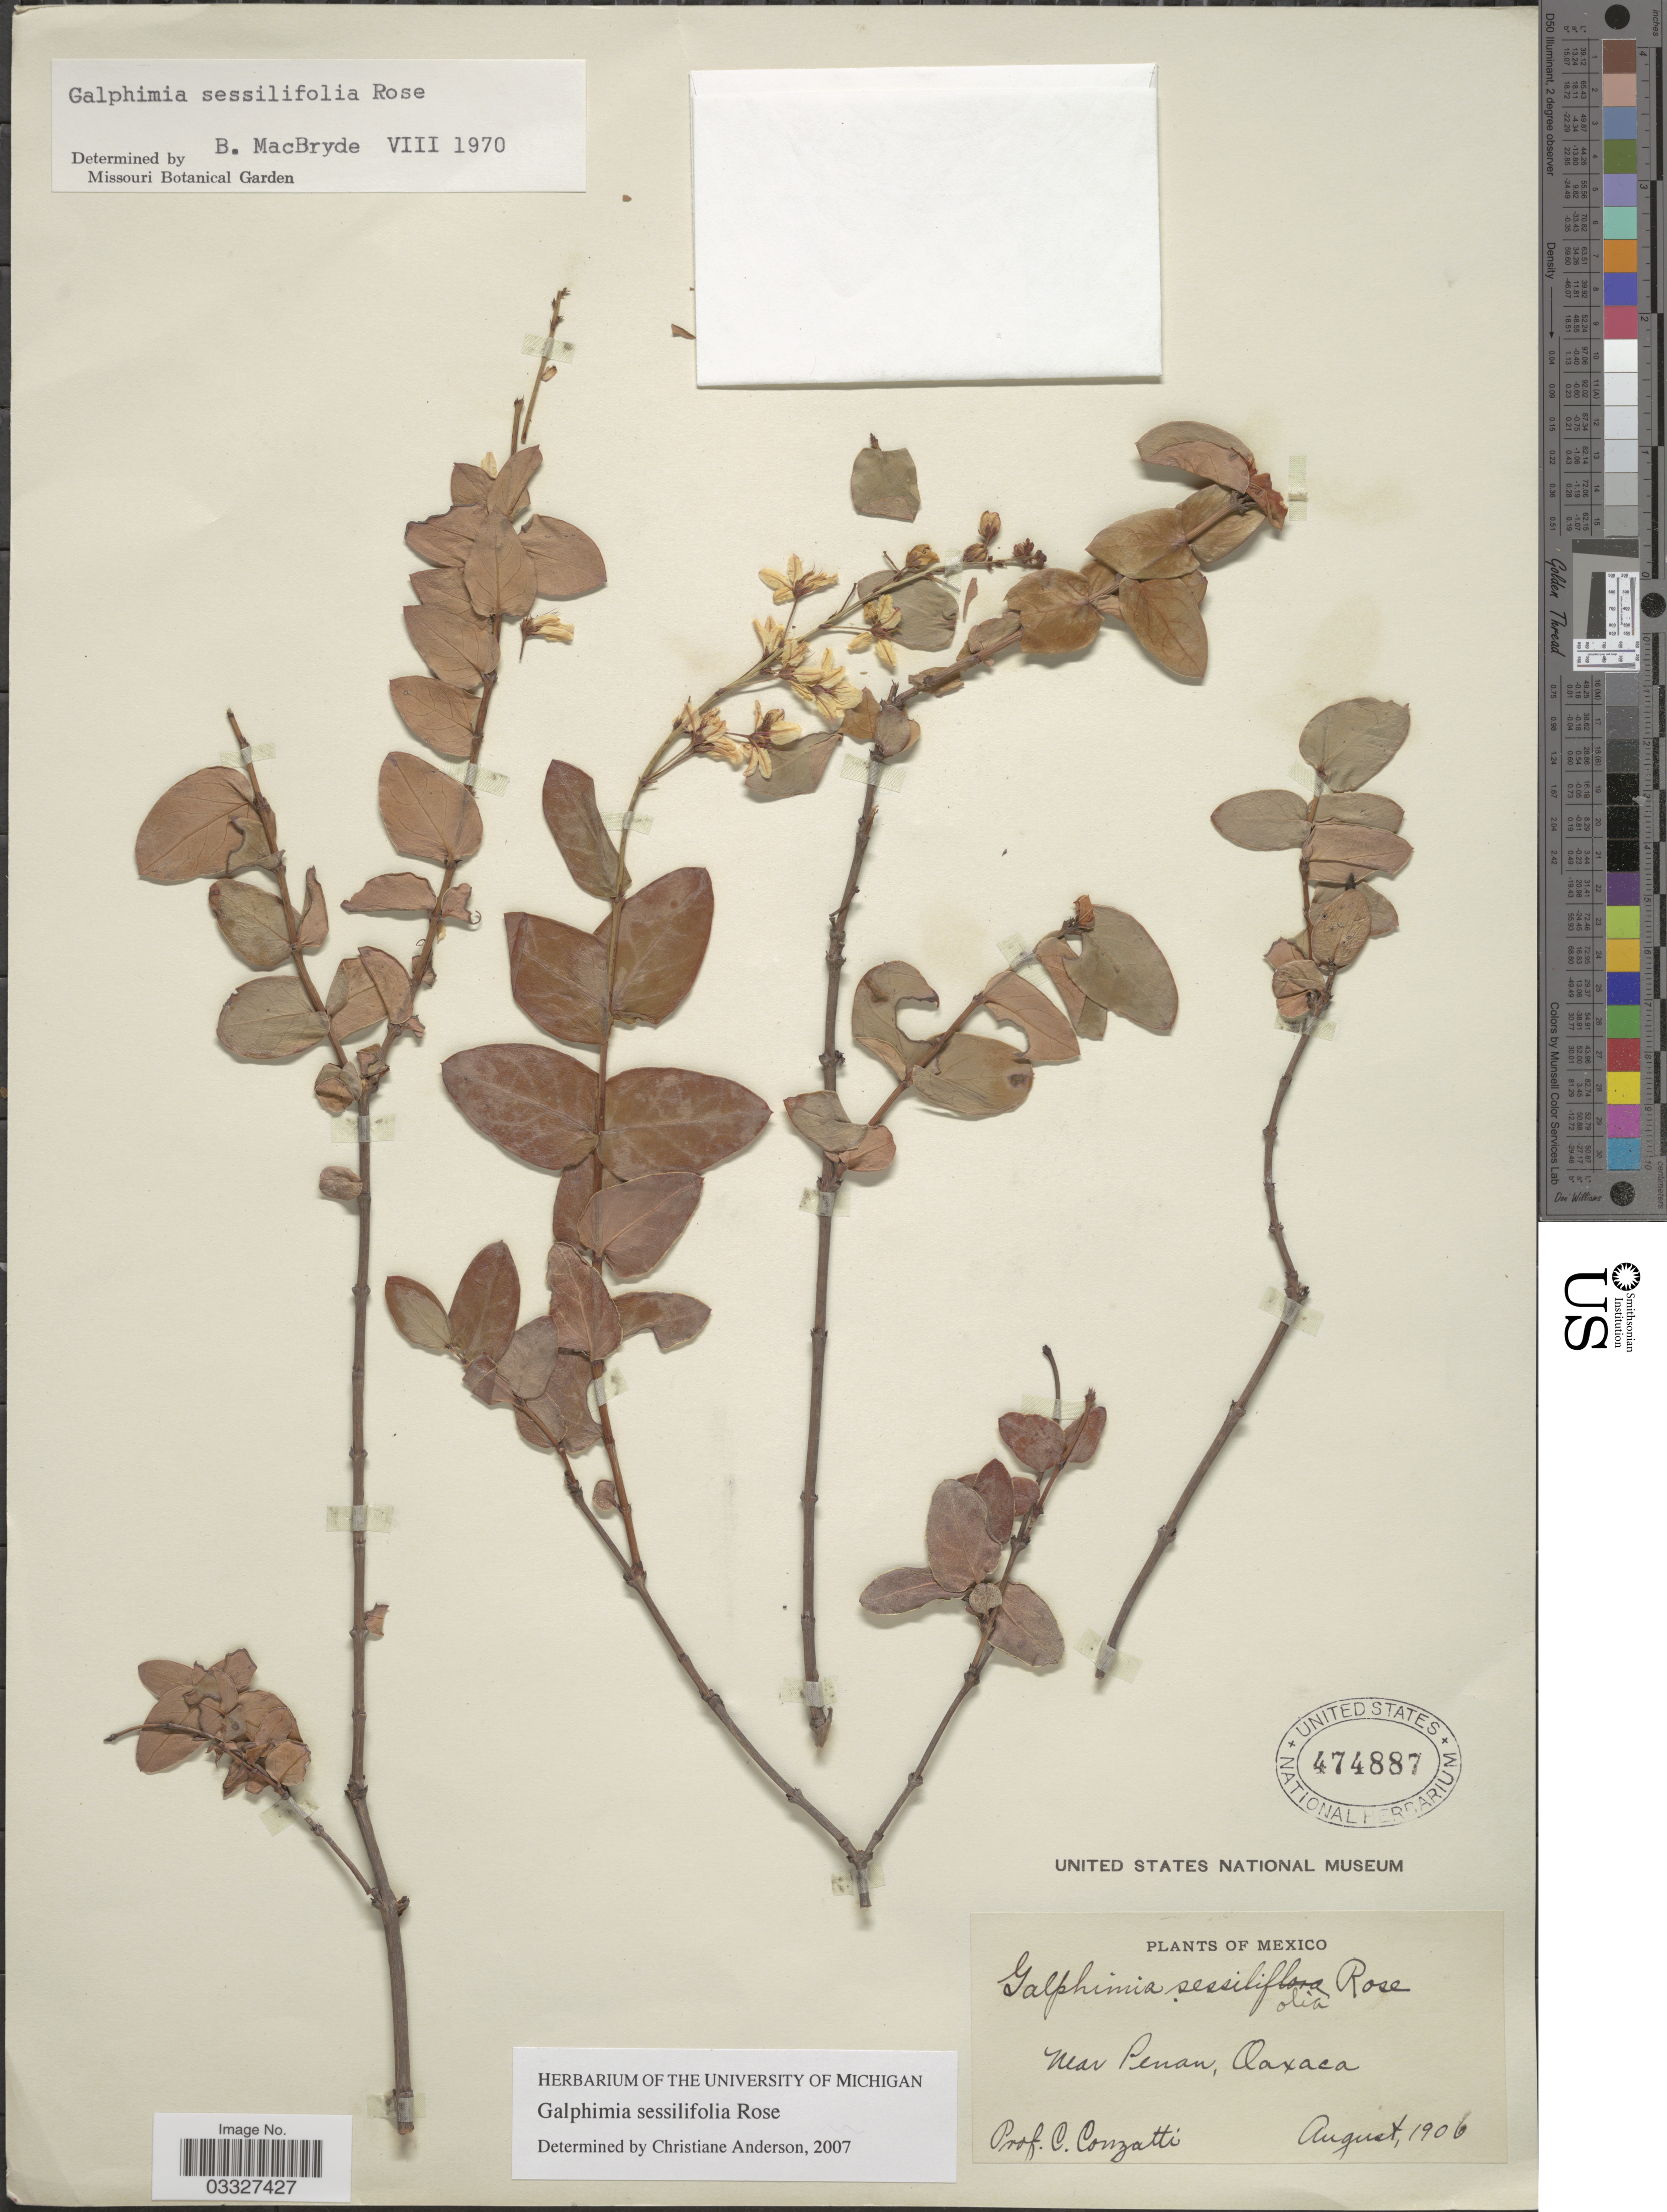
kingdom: Plantae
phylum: Tracheophyta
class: Magnoliopsida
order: Malpighiales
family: Malpighiaceae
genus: Galphimia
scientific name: Galphimia sessilifolia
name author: Rose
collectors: C. Conzatti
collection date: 1906-08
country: Mexico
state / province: Oaxaca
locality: Near Penan.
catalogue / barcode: US 474887